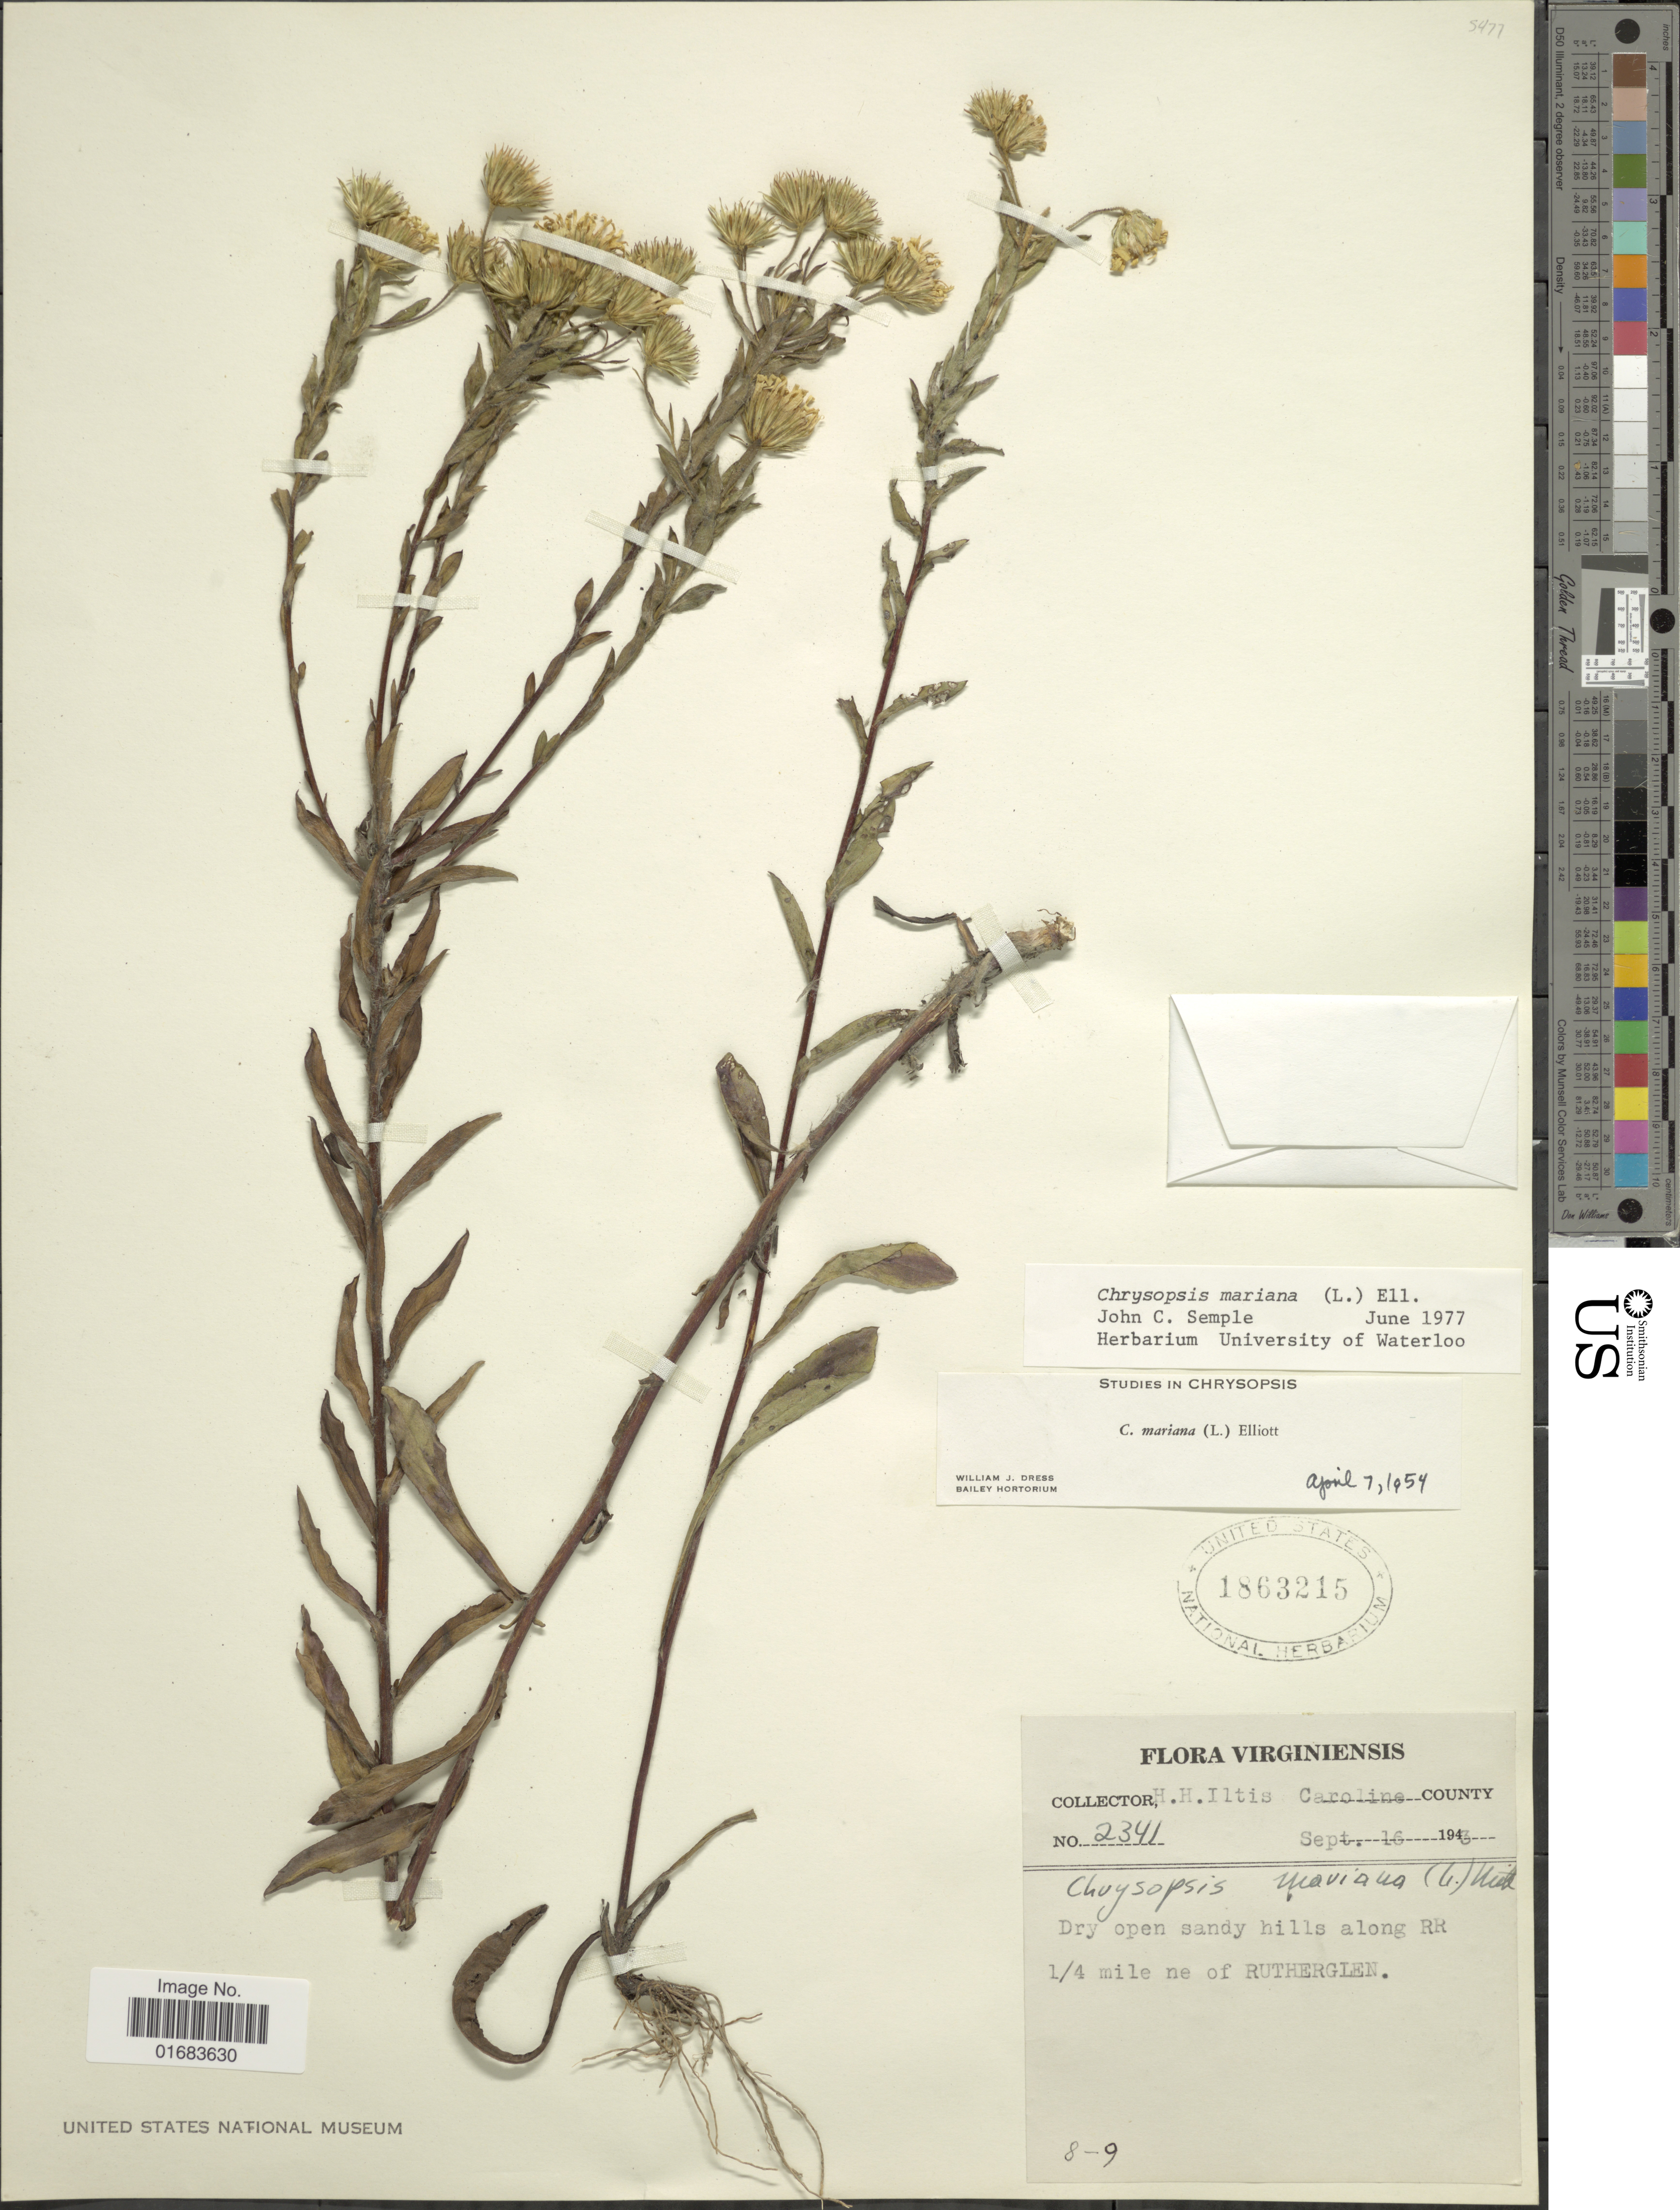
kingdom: Plantae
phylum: Tracheophyta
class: Magnoliopsida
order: Asterales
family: Asteraceae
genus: Chrysopsis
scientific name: Chrysopsis mariana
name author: (L.) Elliott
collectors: H. H. Iltis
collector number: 2341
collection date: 1943-09-16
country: United States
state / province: Virginia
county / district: Caroline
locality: Caroline County, Dry open sandy hills along RR. ¼ mile ne of Rutherglen.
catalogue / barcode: US 1863215